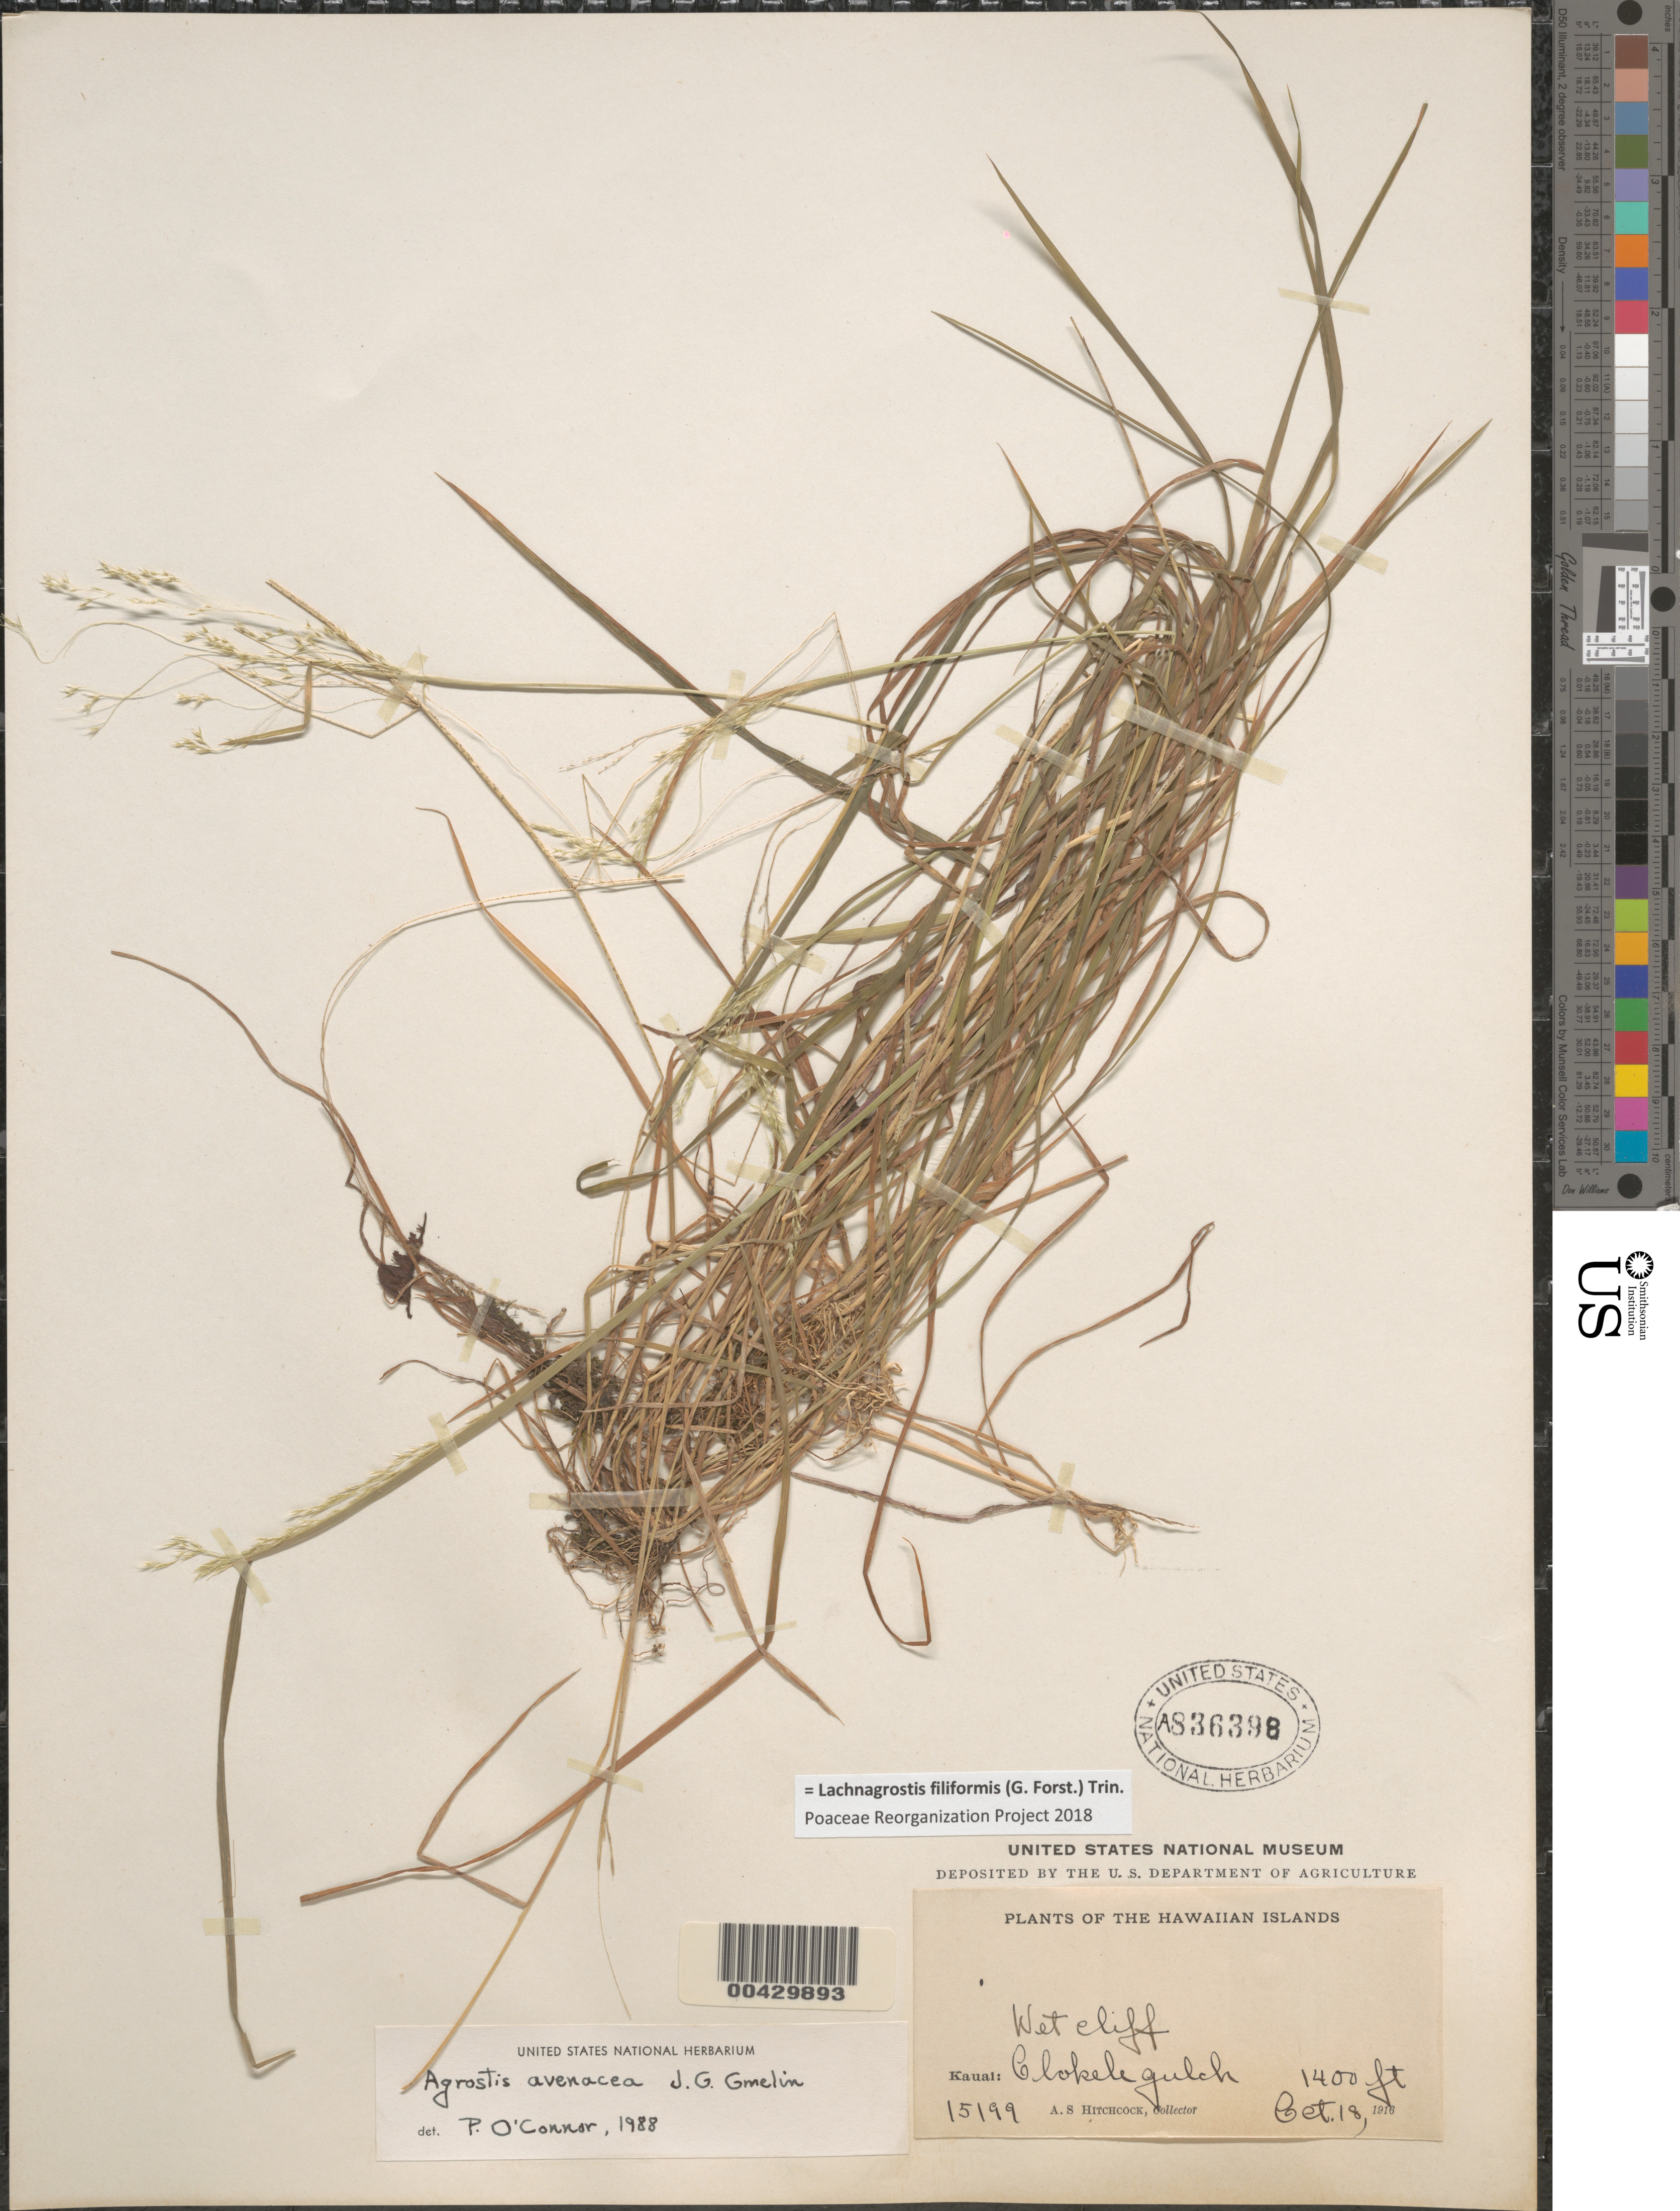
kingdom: Plantae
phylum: Tracheophyta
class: Liliopsida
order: Poales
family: Poaceae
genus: Lachnagrostis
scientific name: Lachnagrostis filiformis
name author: (J.R. Forst.) Trin.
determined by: Poaceae Reorganization Project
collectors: A. S. Hitchcock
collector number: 15199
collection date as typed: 18 Oct 1916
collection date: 1916-10-18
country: United States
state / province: Hawaii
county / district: Kauai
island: Kaua'i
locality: Olokele Gulch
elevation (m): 427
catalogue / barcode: US 836398